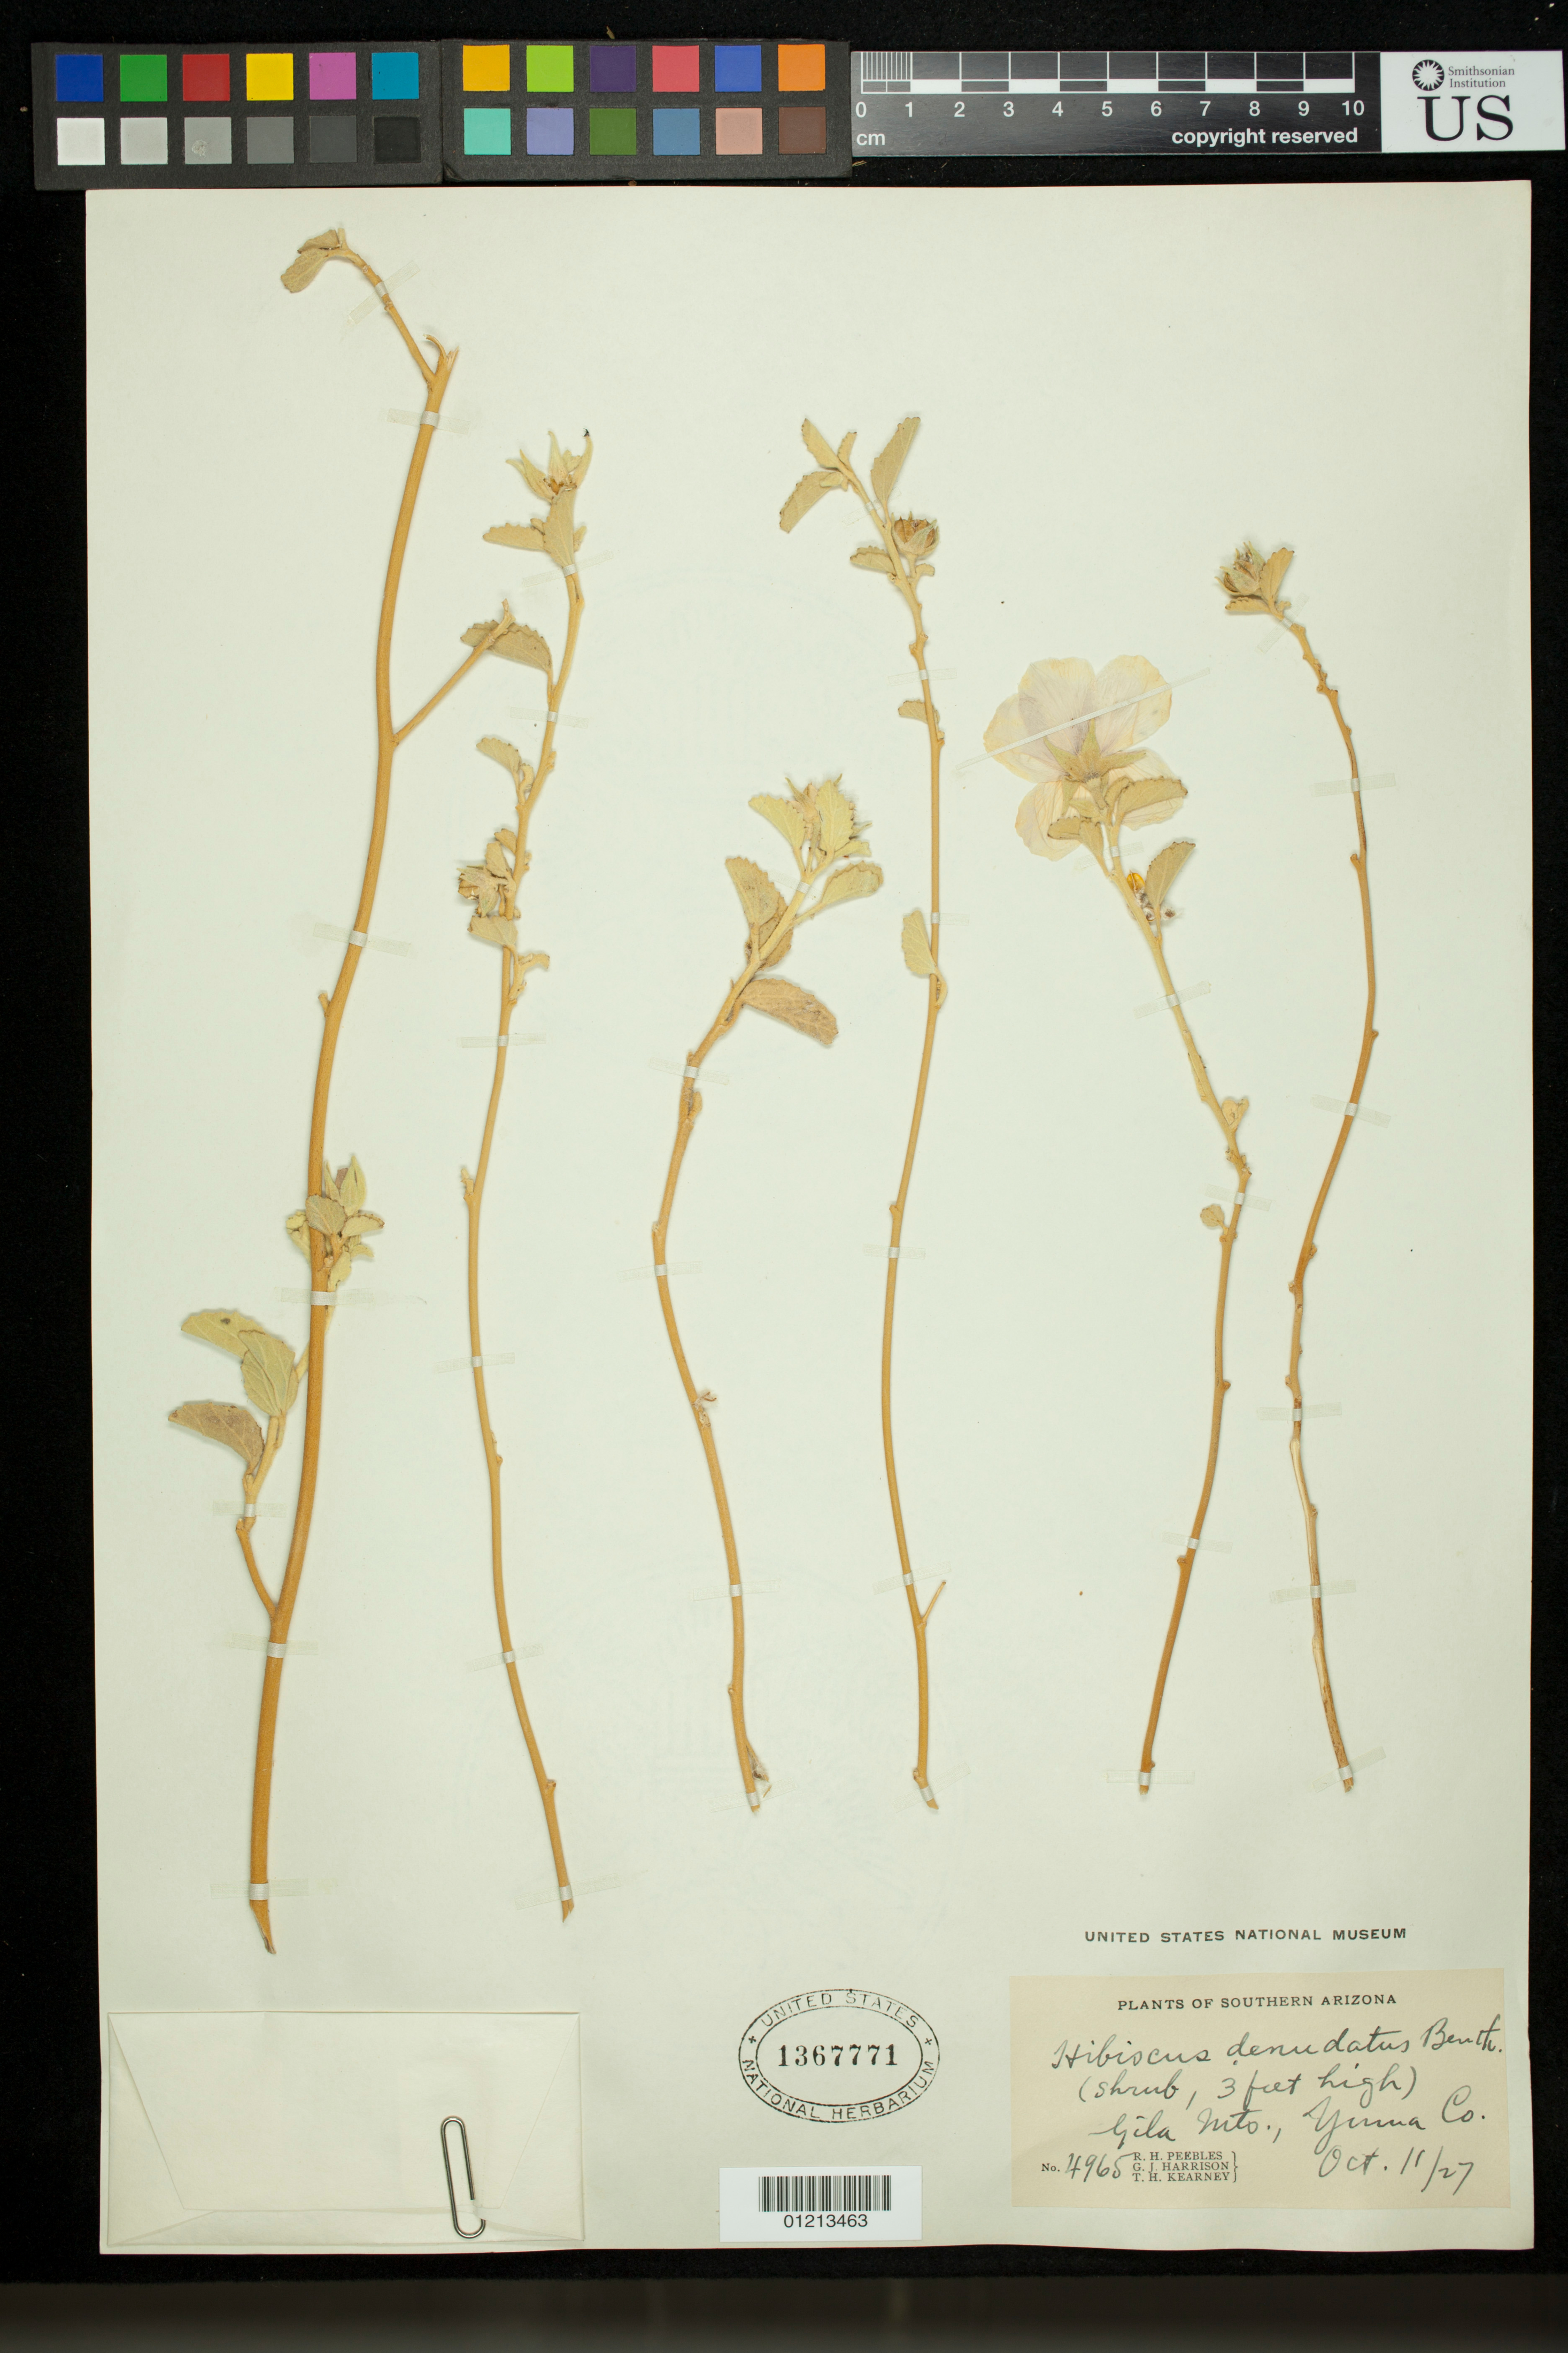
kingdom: Plantae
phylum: Tracheophyta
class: Magnoliopsida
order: Malvales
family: Malvaceae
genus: Hibiscus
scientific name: Hibiscus denudatus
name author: Benth.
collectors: R. H. Peebles, G. J. Harrison & T. H. Kearney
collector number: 4965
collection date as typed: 10 Nov 1927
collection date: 1927-11-10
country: United States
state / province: Arizona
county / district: Yuma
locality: Gila Mts., Yuma Co.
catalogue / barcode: US 1367771